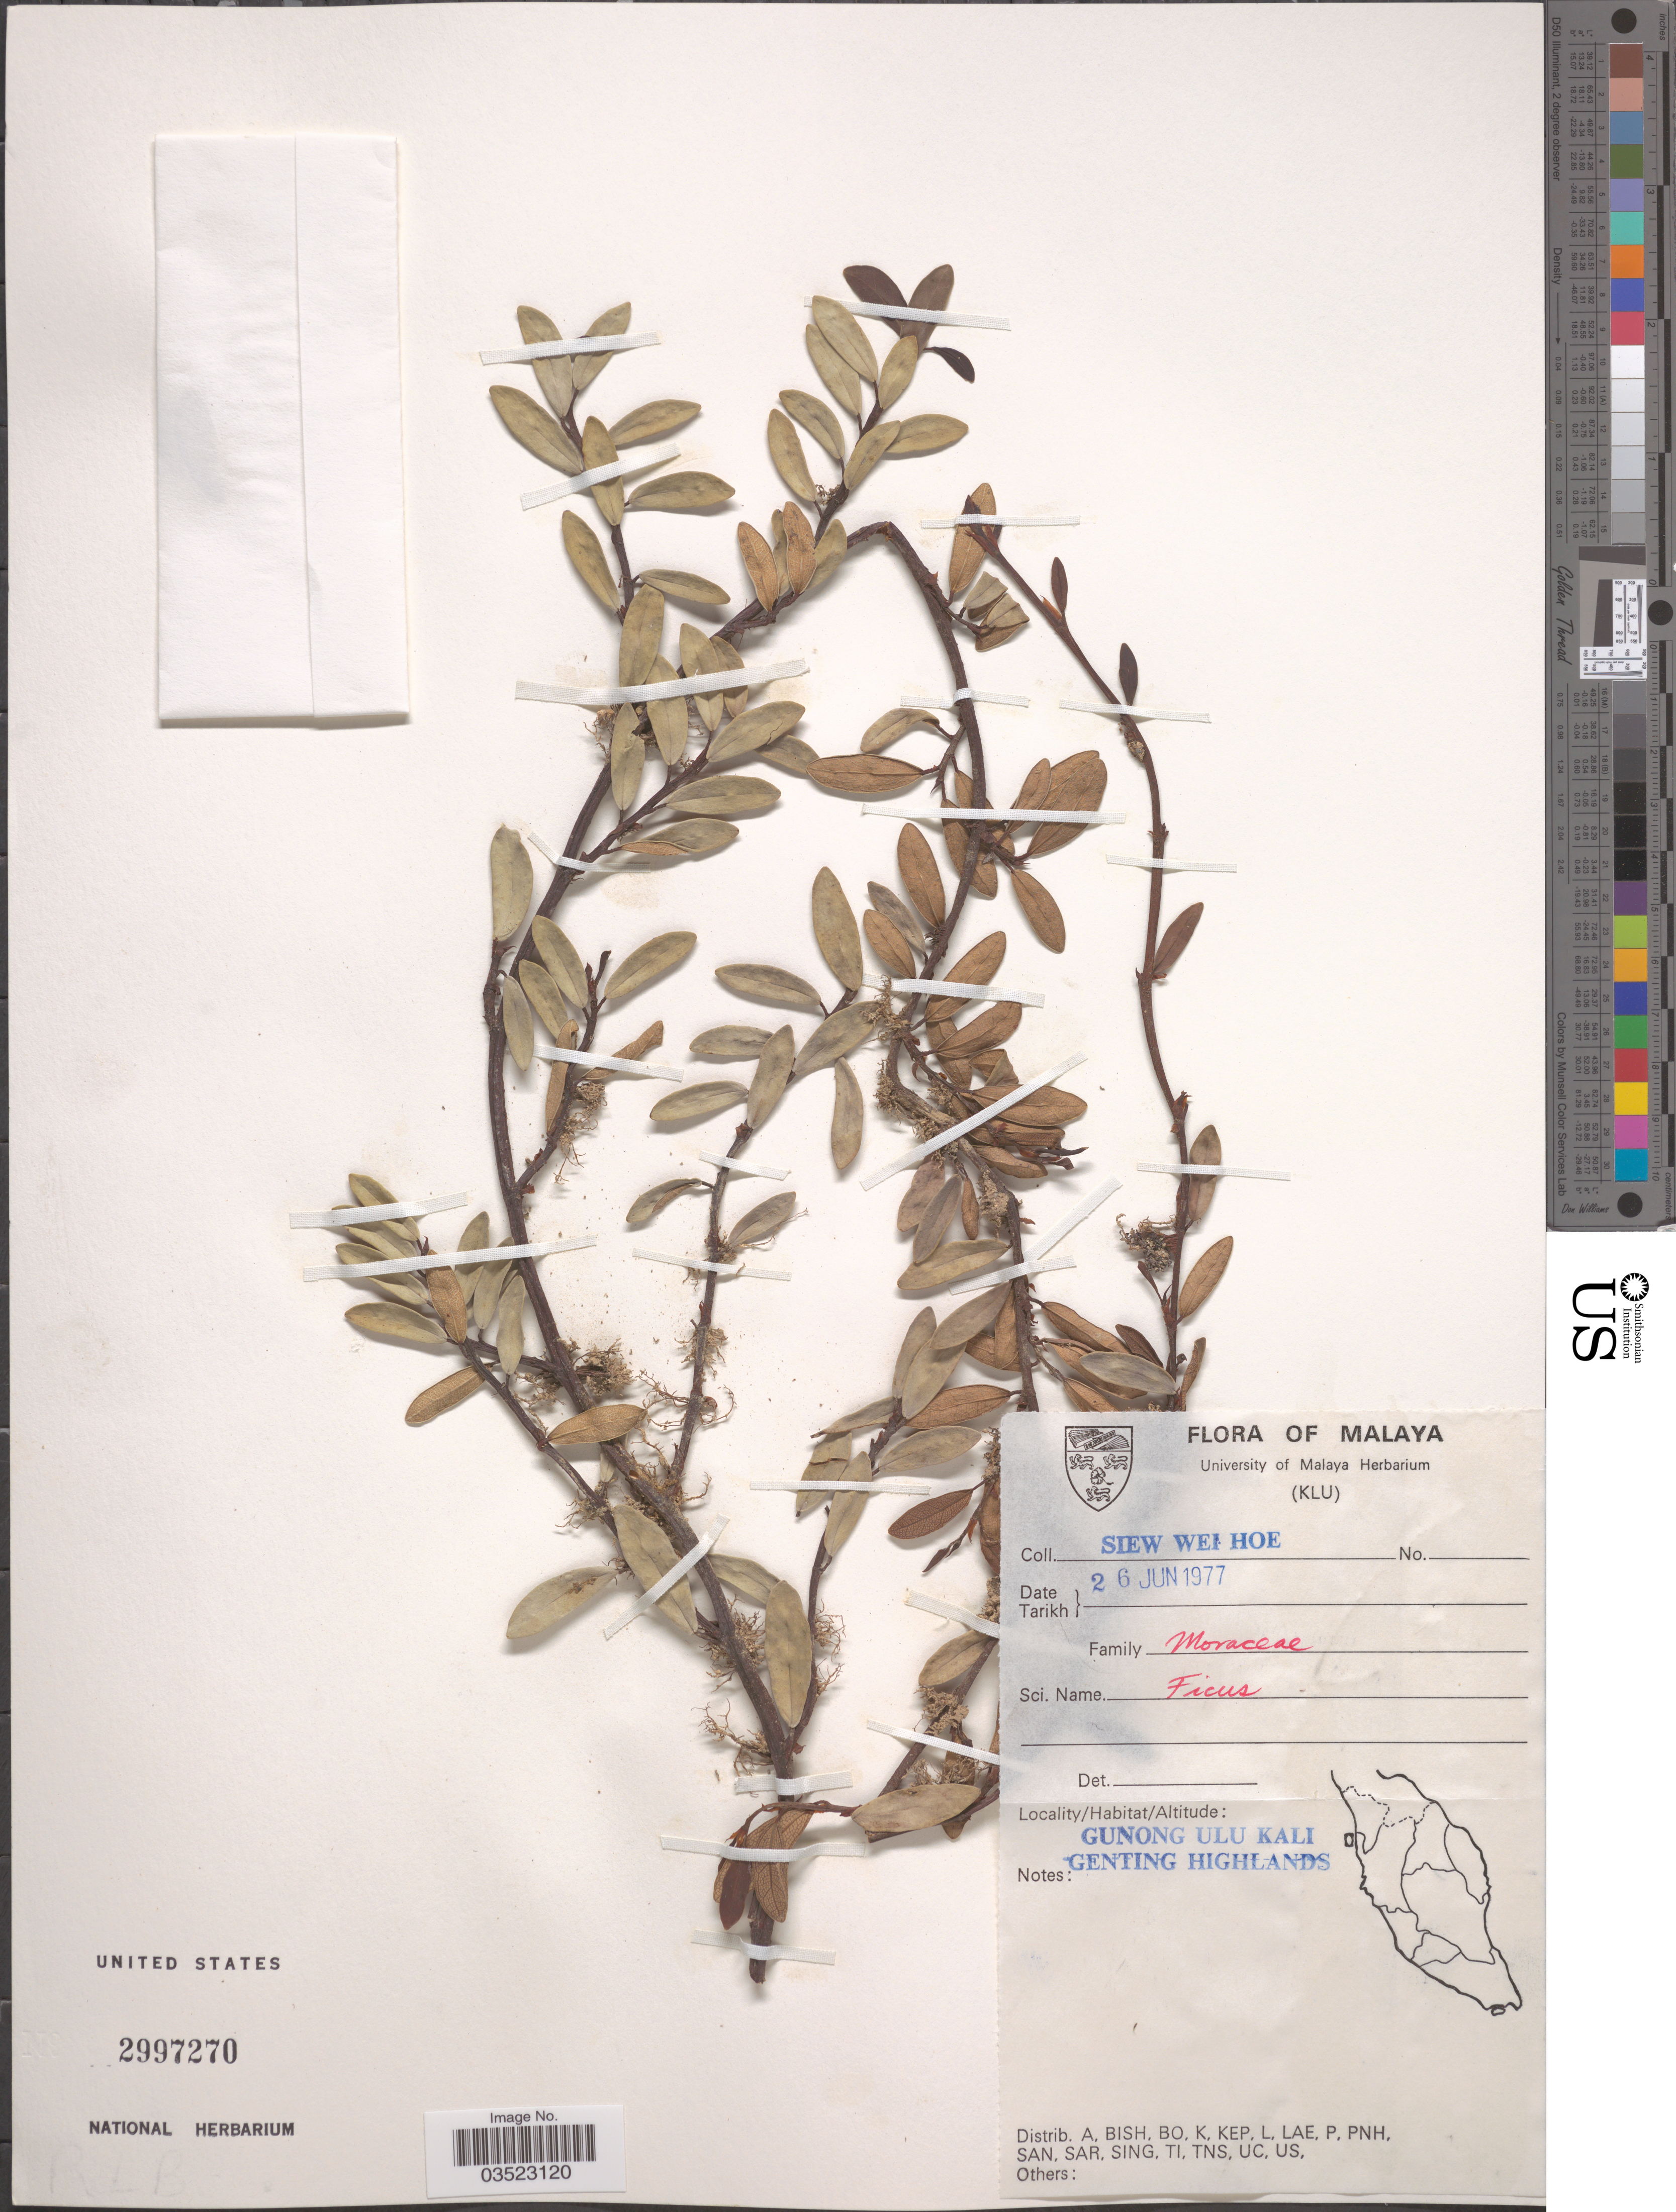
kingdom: Plantae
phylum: Tracheophyta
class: Magnoliopsida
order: Rosales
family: Moraceae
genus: Ficus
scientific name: Ficus sp.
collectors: W. H. Siew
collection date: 1977-06-26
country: Malaysia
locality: Malaya. Gunong Ulu Kali. Genting Highlands.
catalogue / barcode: US 2997270